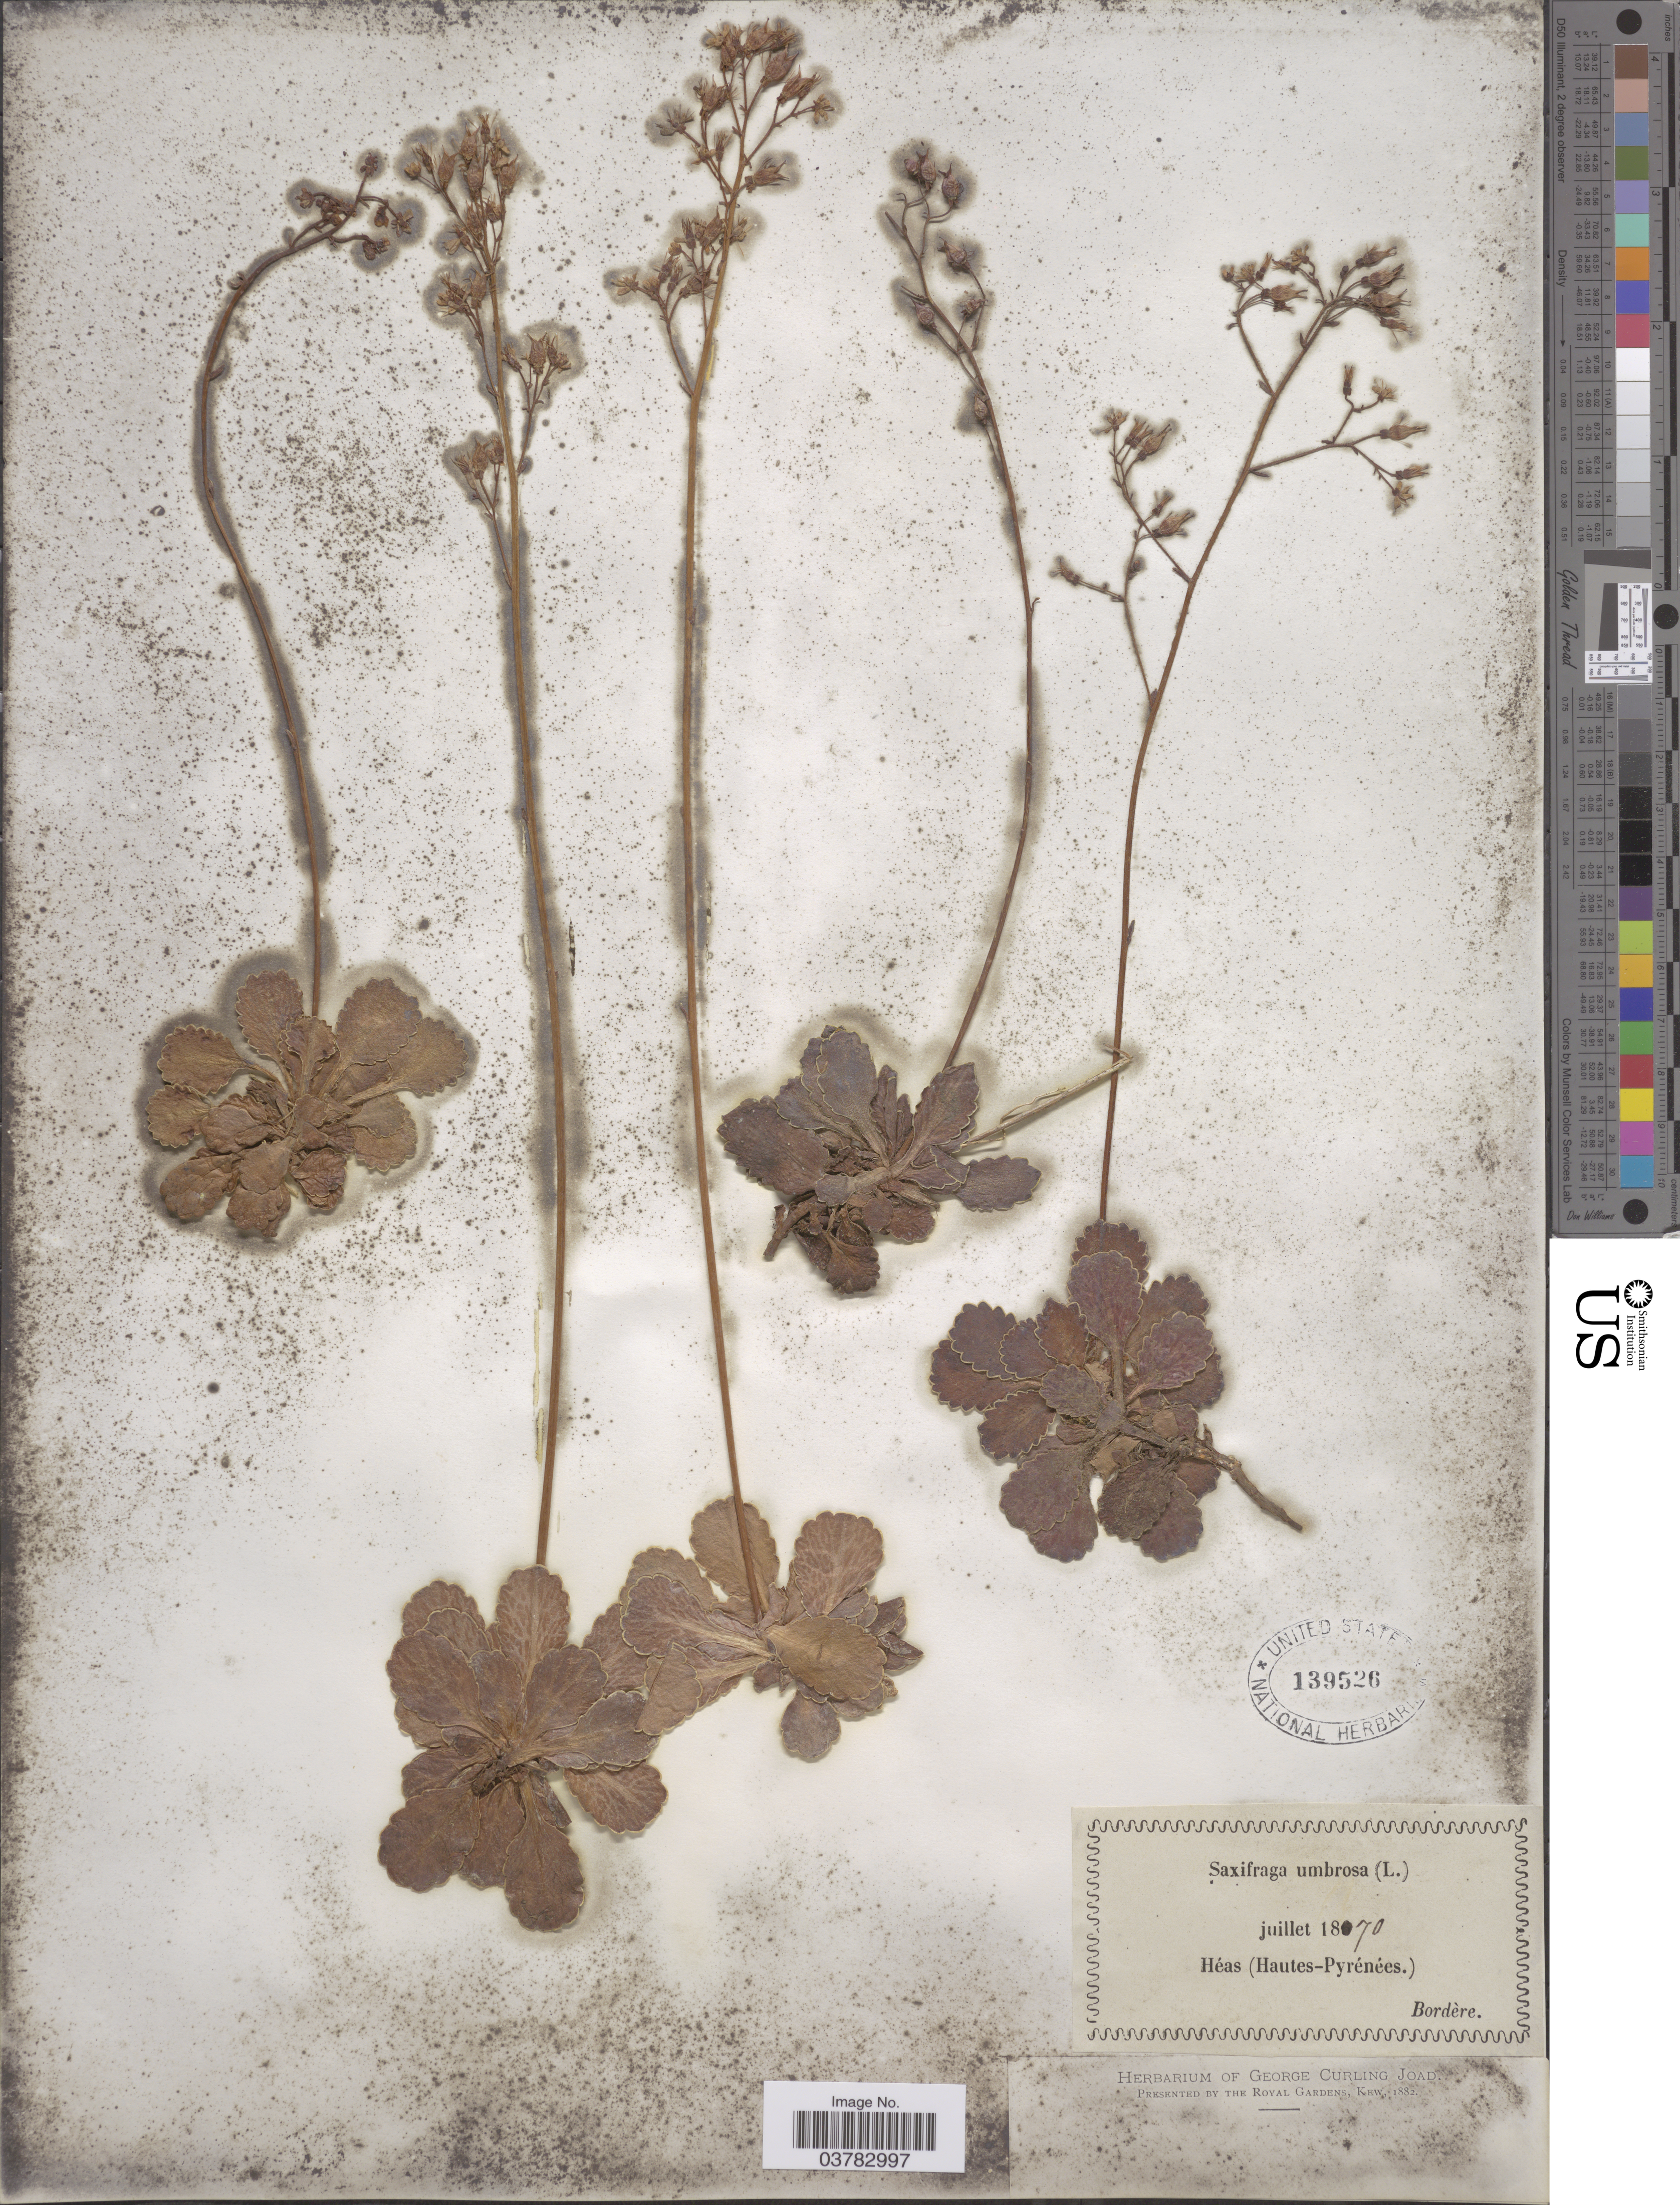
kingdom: Plantae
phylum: Tracheophyta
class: Magnoliopsida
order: Saxifragales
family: Saxifragaceae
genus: Saxifraga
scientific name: Saxifraga umbrosa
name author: L.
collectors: -. Bordère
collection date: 1870-07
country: France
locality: Héas (Hautes-Pyrénées).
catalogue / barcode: US 139526